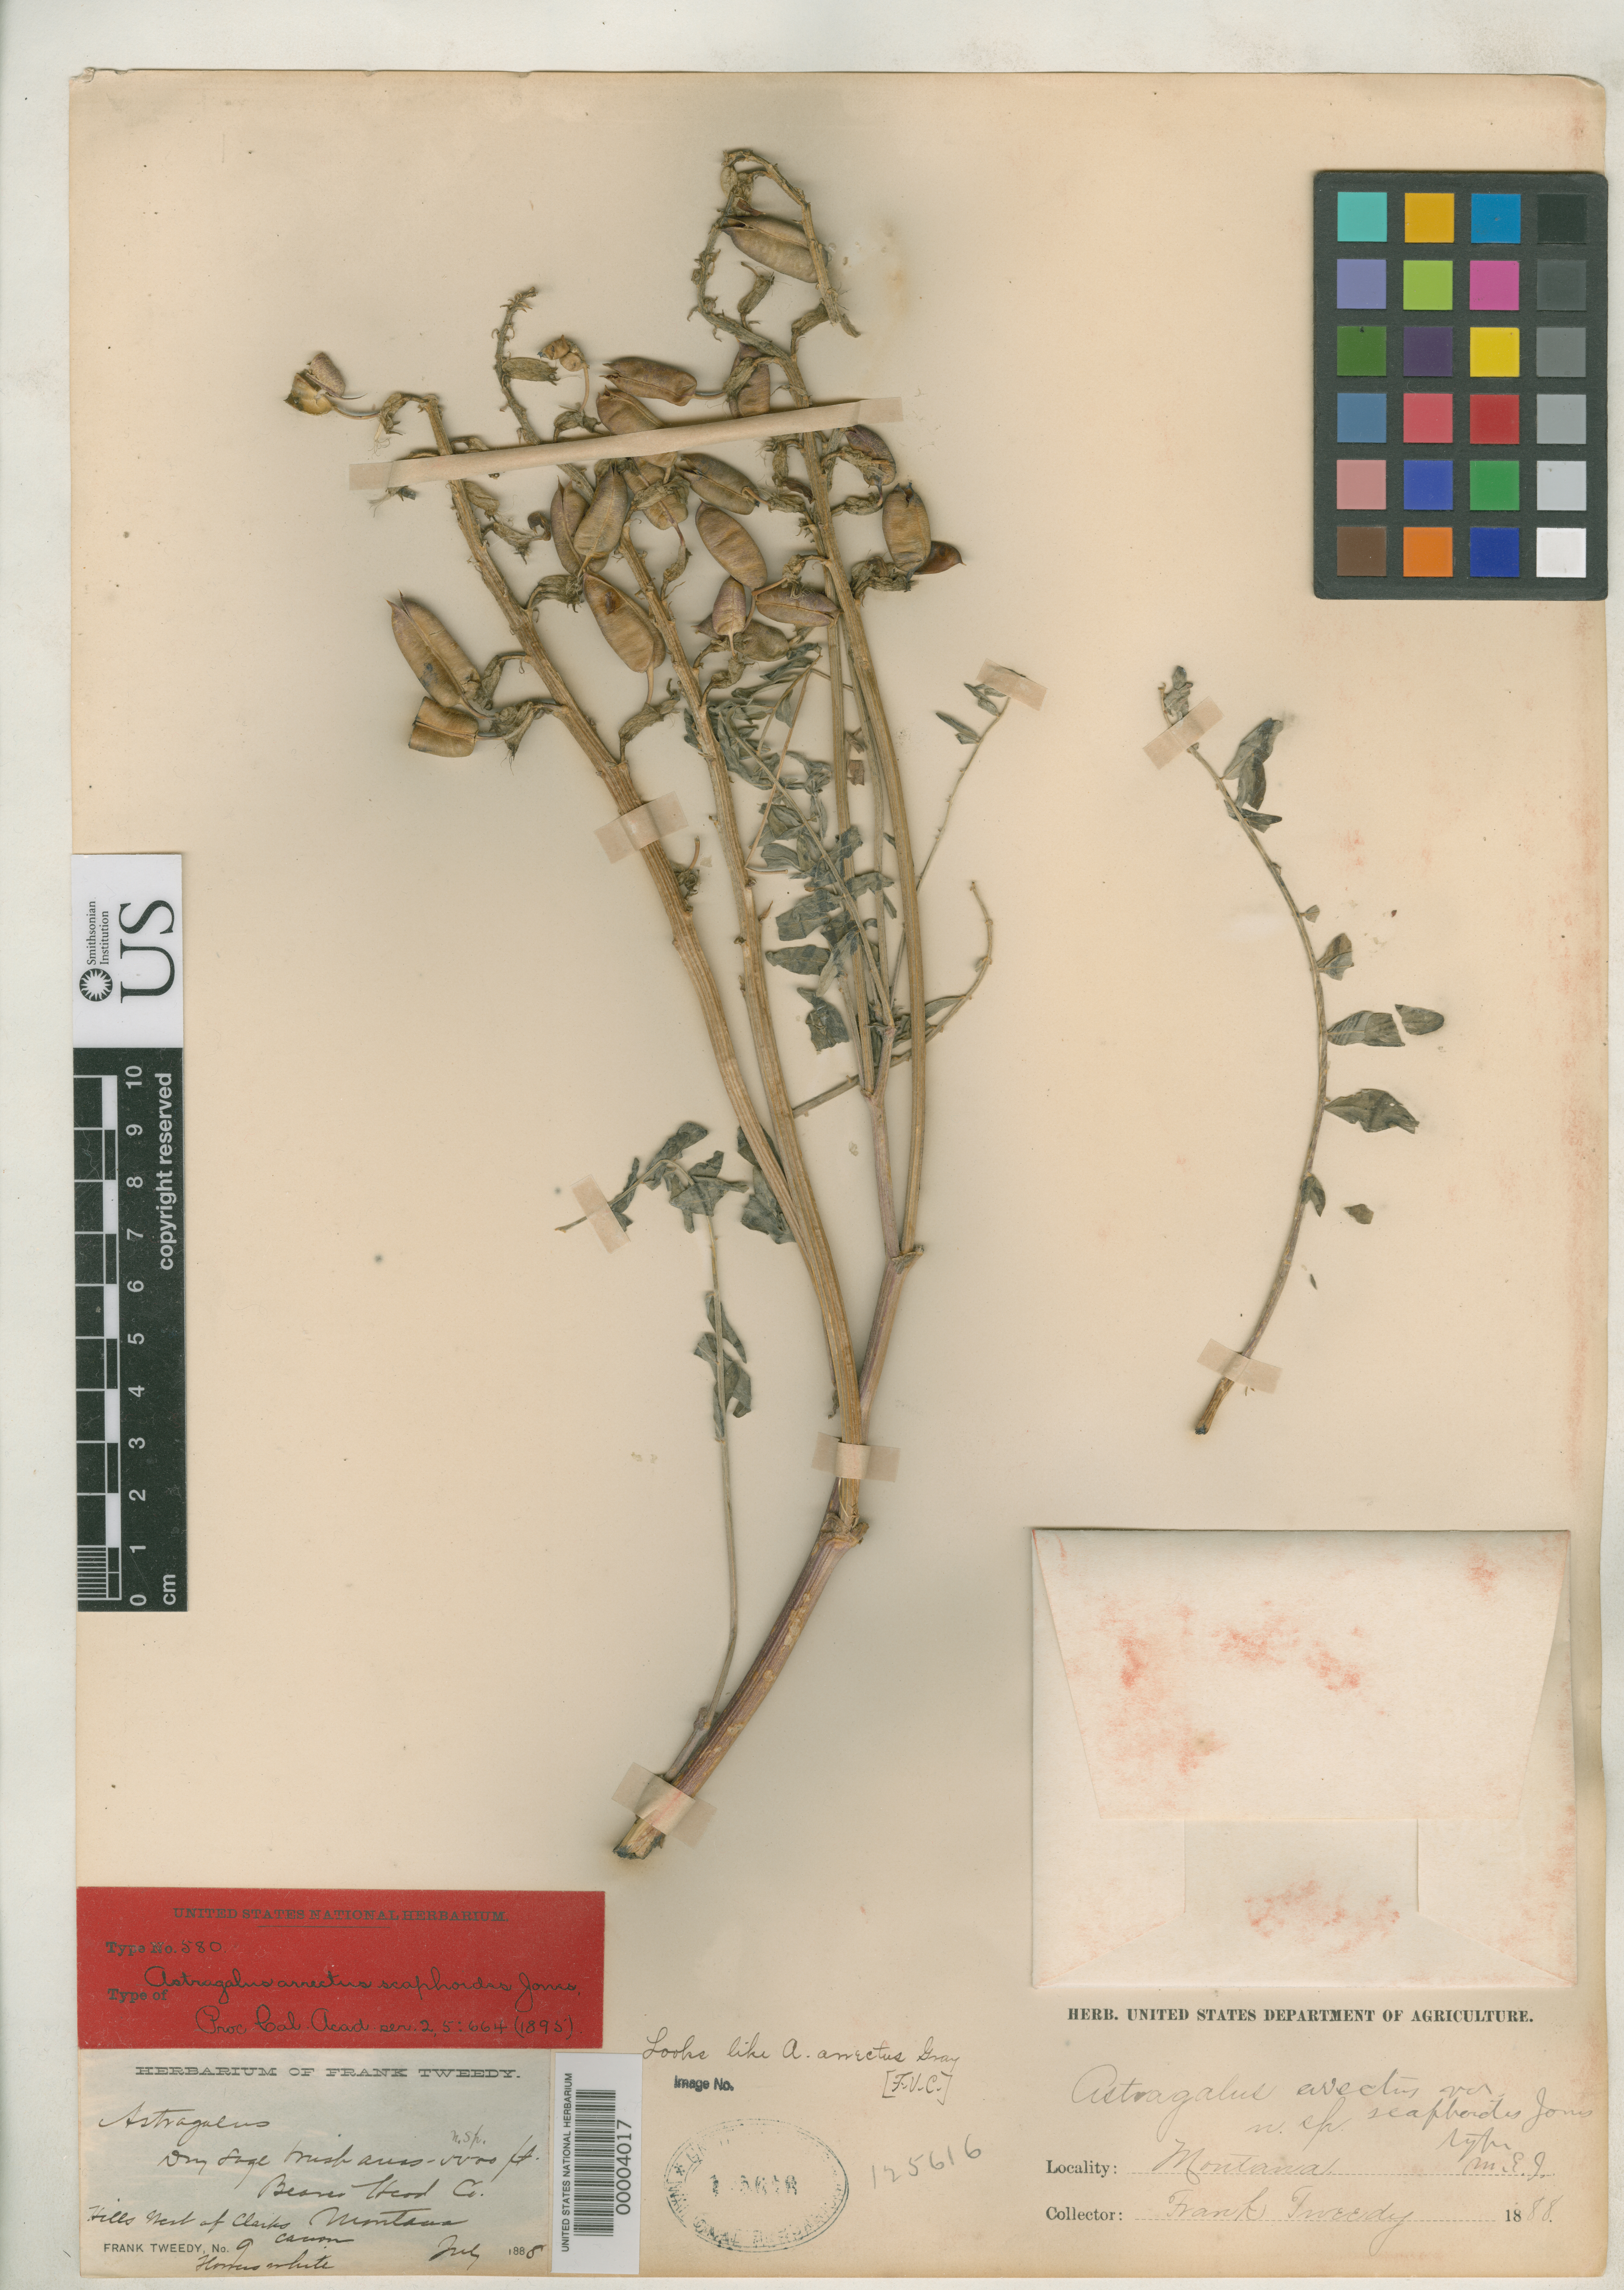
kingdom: Plantae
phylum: Tracheophyta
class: Magnoliopsida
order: Fabales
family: Fabaceae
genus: Astragalus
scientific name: Astragalus arrectus var. scaphoides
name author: M.E. Jones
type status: Holotype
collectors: F. Tweedy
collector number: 9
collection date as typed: Jul 1888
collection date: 1888-07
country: United States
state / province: Montana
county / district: Beaverhead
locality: Clark's Canyon.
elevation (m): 1676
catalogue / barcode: US 125616